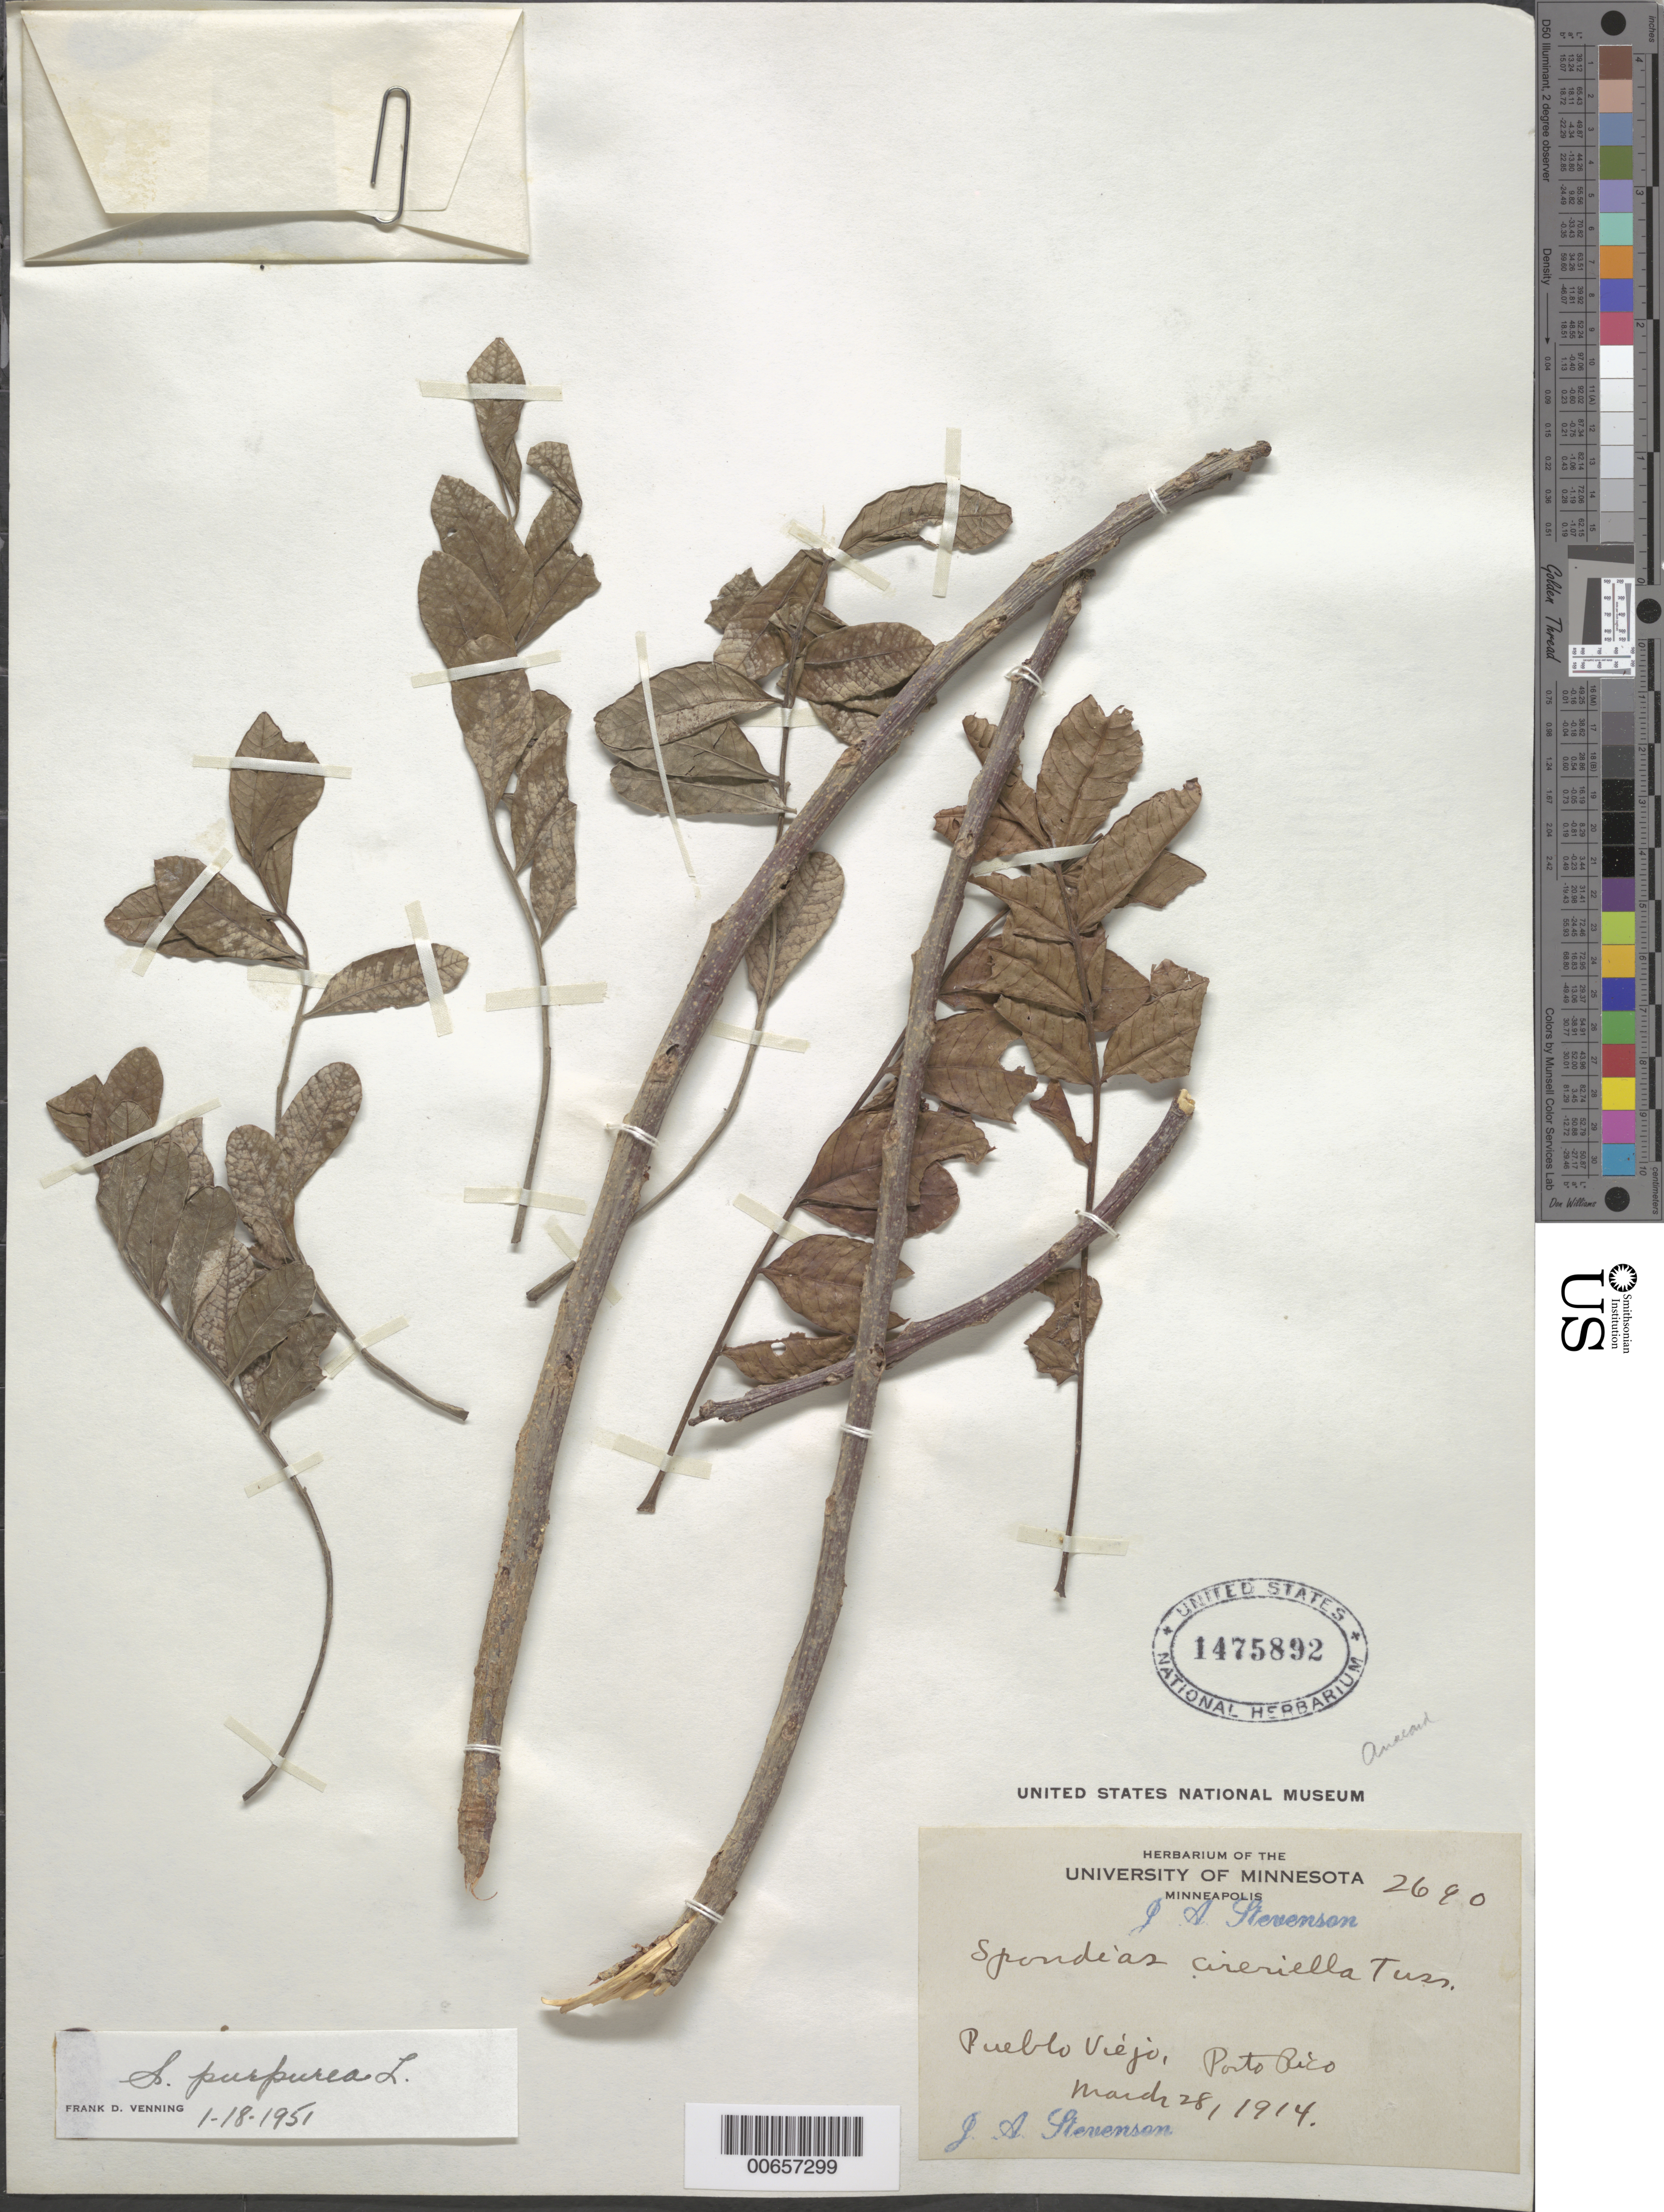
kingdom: Plantae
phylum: Tracheophyta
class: Magnoliopsida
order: Sapindales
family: Anacardiaceae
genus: Spondias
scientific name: Spondias purpurea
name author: L.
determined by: Venning, F. D.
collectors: J. Stevenson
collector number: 2690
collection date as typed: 28 Mar 1914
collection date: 1914-03-28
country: Puerto Rico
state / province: Guaynabo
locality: Pueblo Viejo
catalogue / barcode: US 1475892